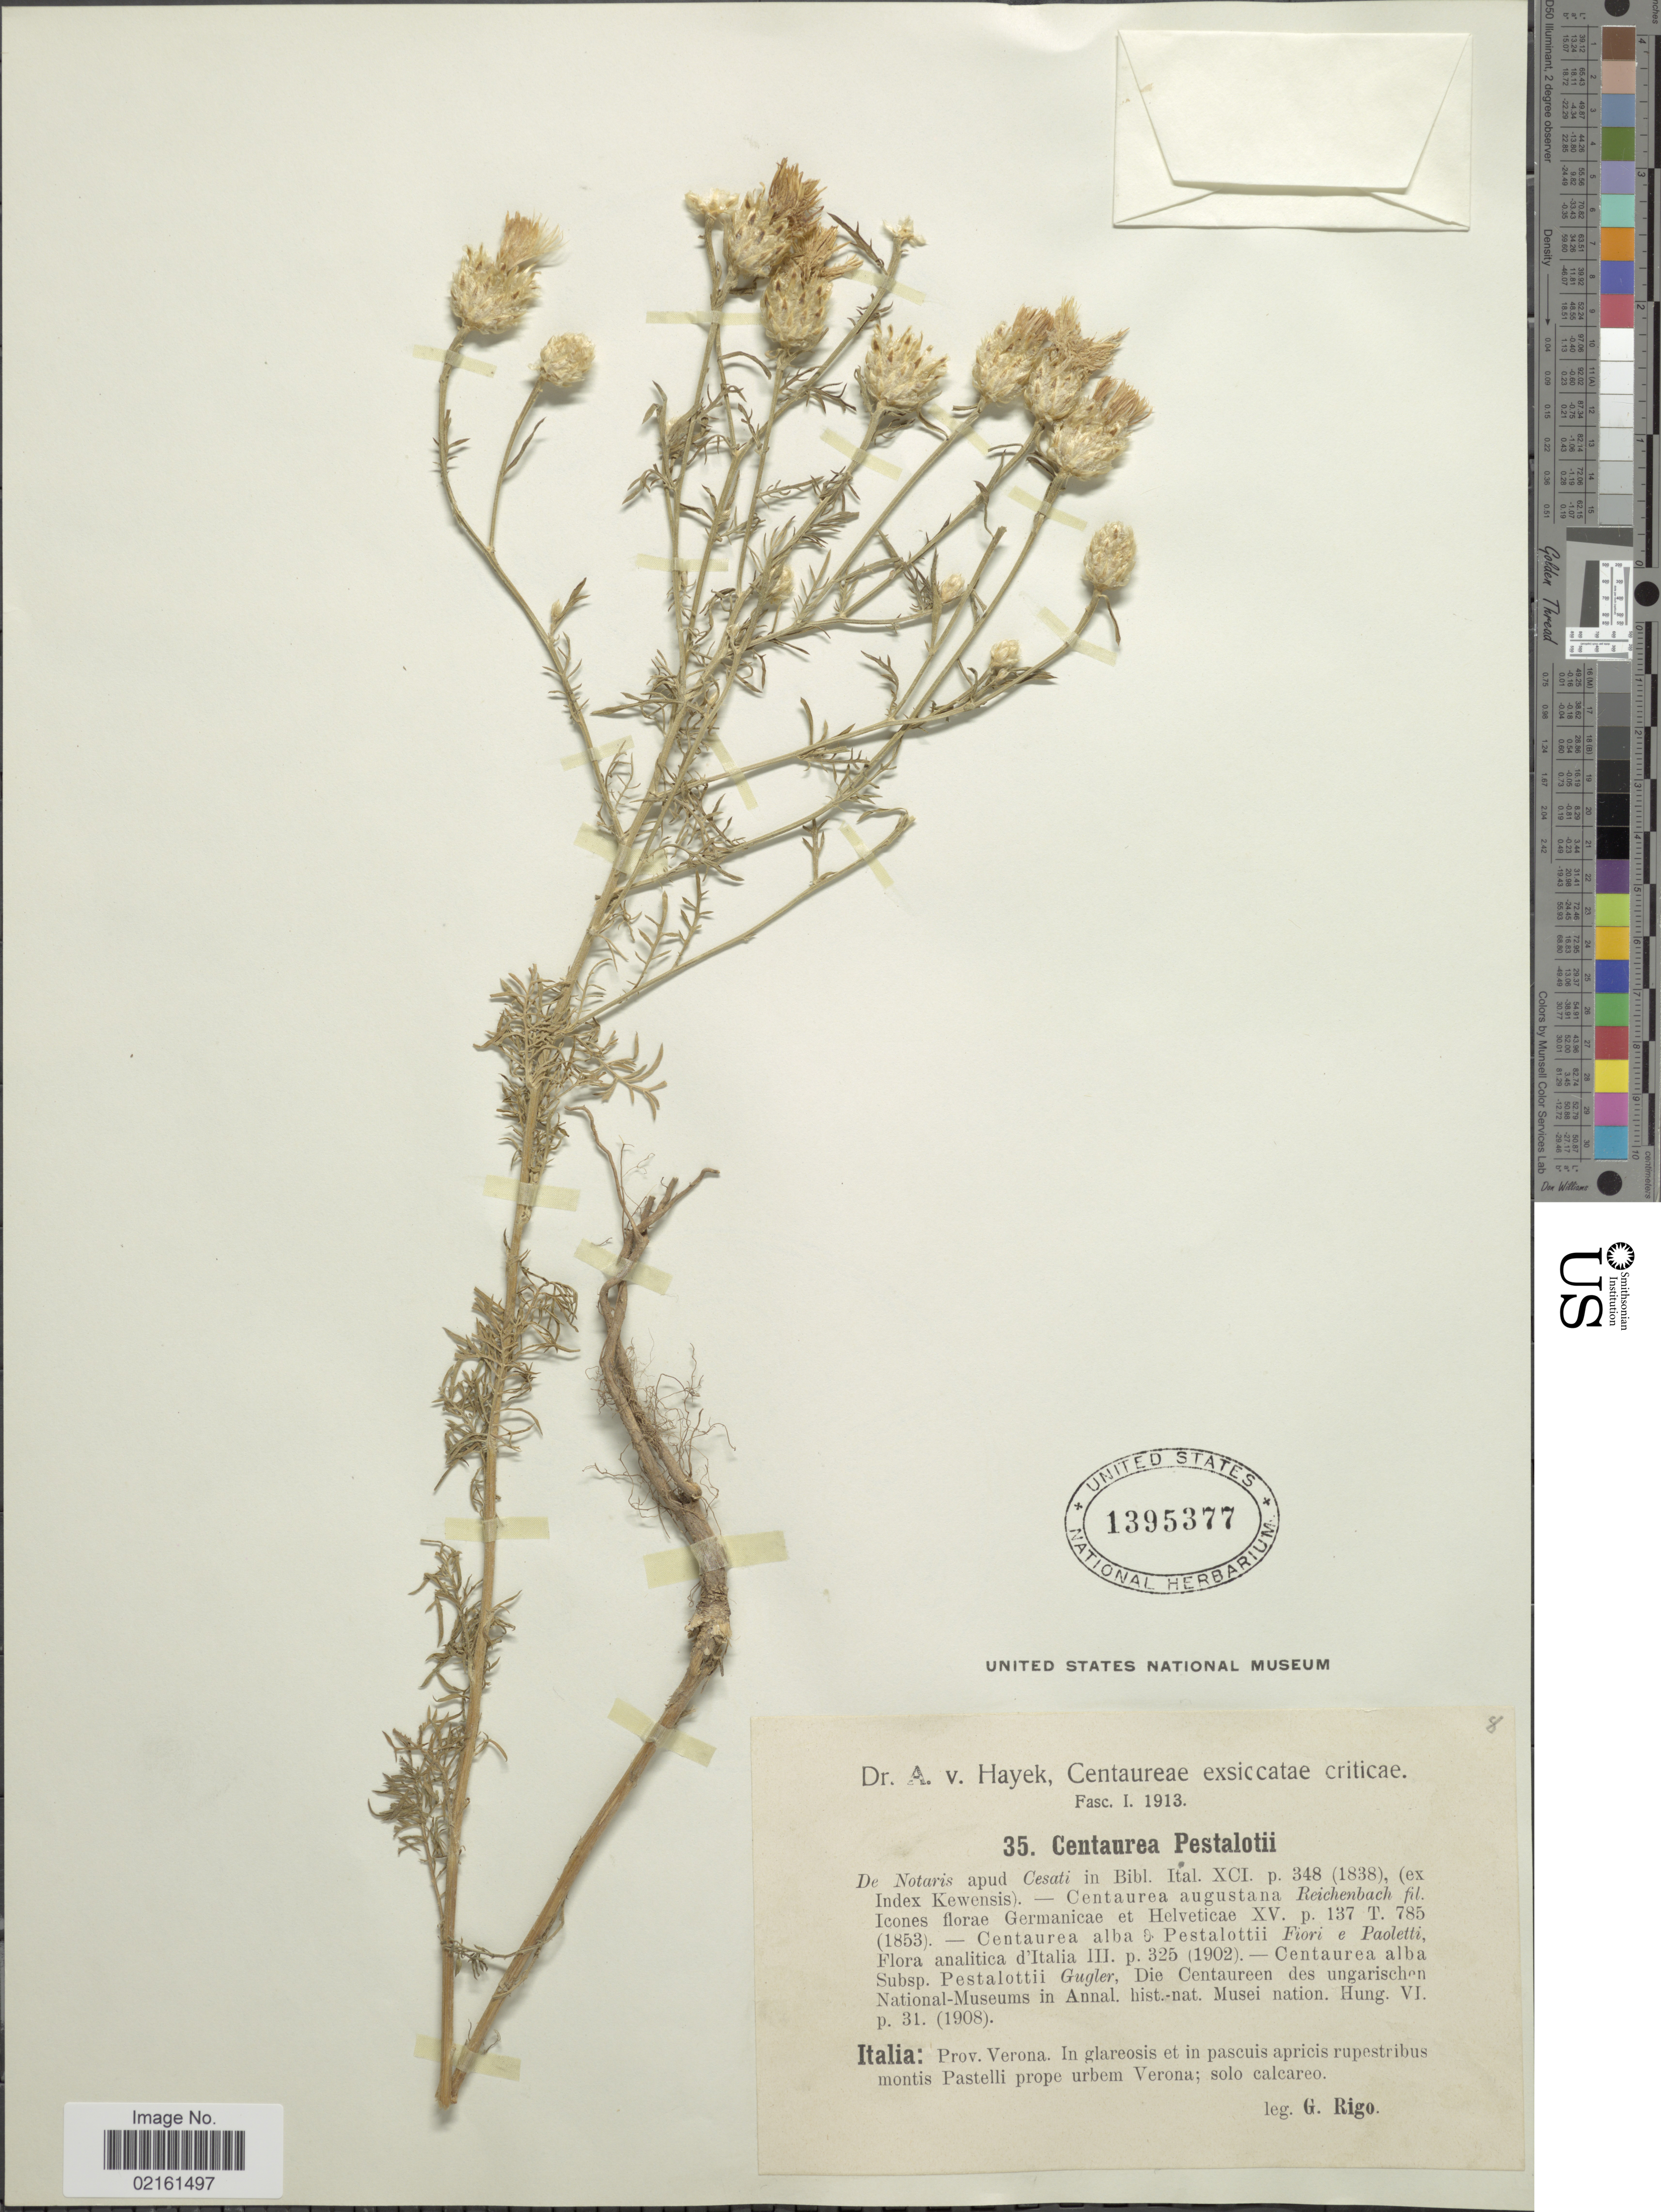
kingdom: Plantae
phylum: Tracheophyta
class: Magnoliopsida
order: Asterales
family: Asteraceae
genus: Centaurea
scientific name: Centaurea pestalotii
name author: De Not. ex Ces.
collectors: G. Rigo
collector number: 35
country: Italy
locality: Prov. Verona, montis Pastelli prope urbem Verona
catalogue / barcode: US 1395377